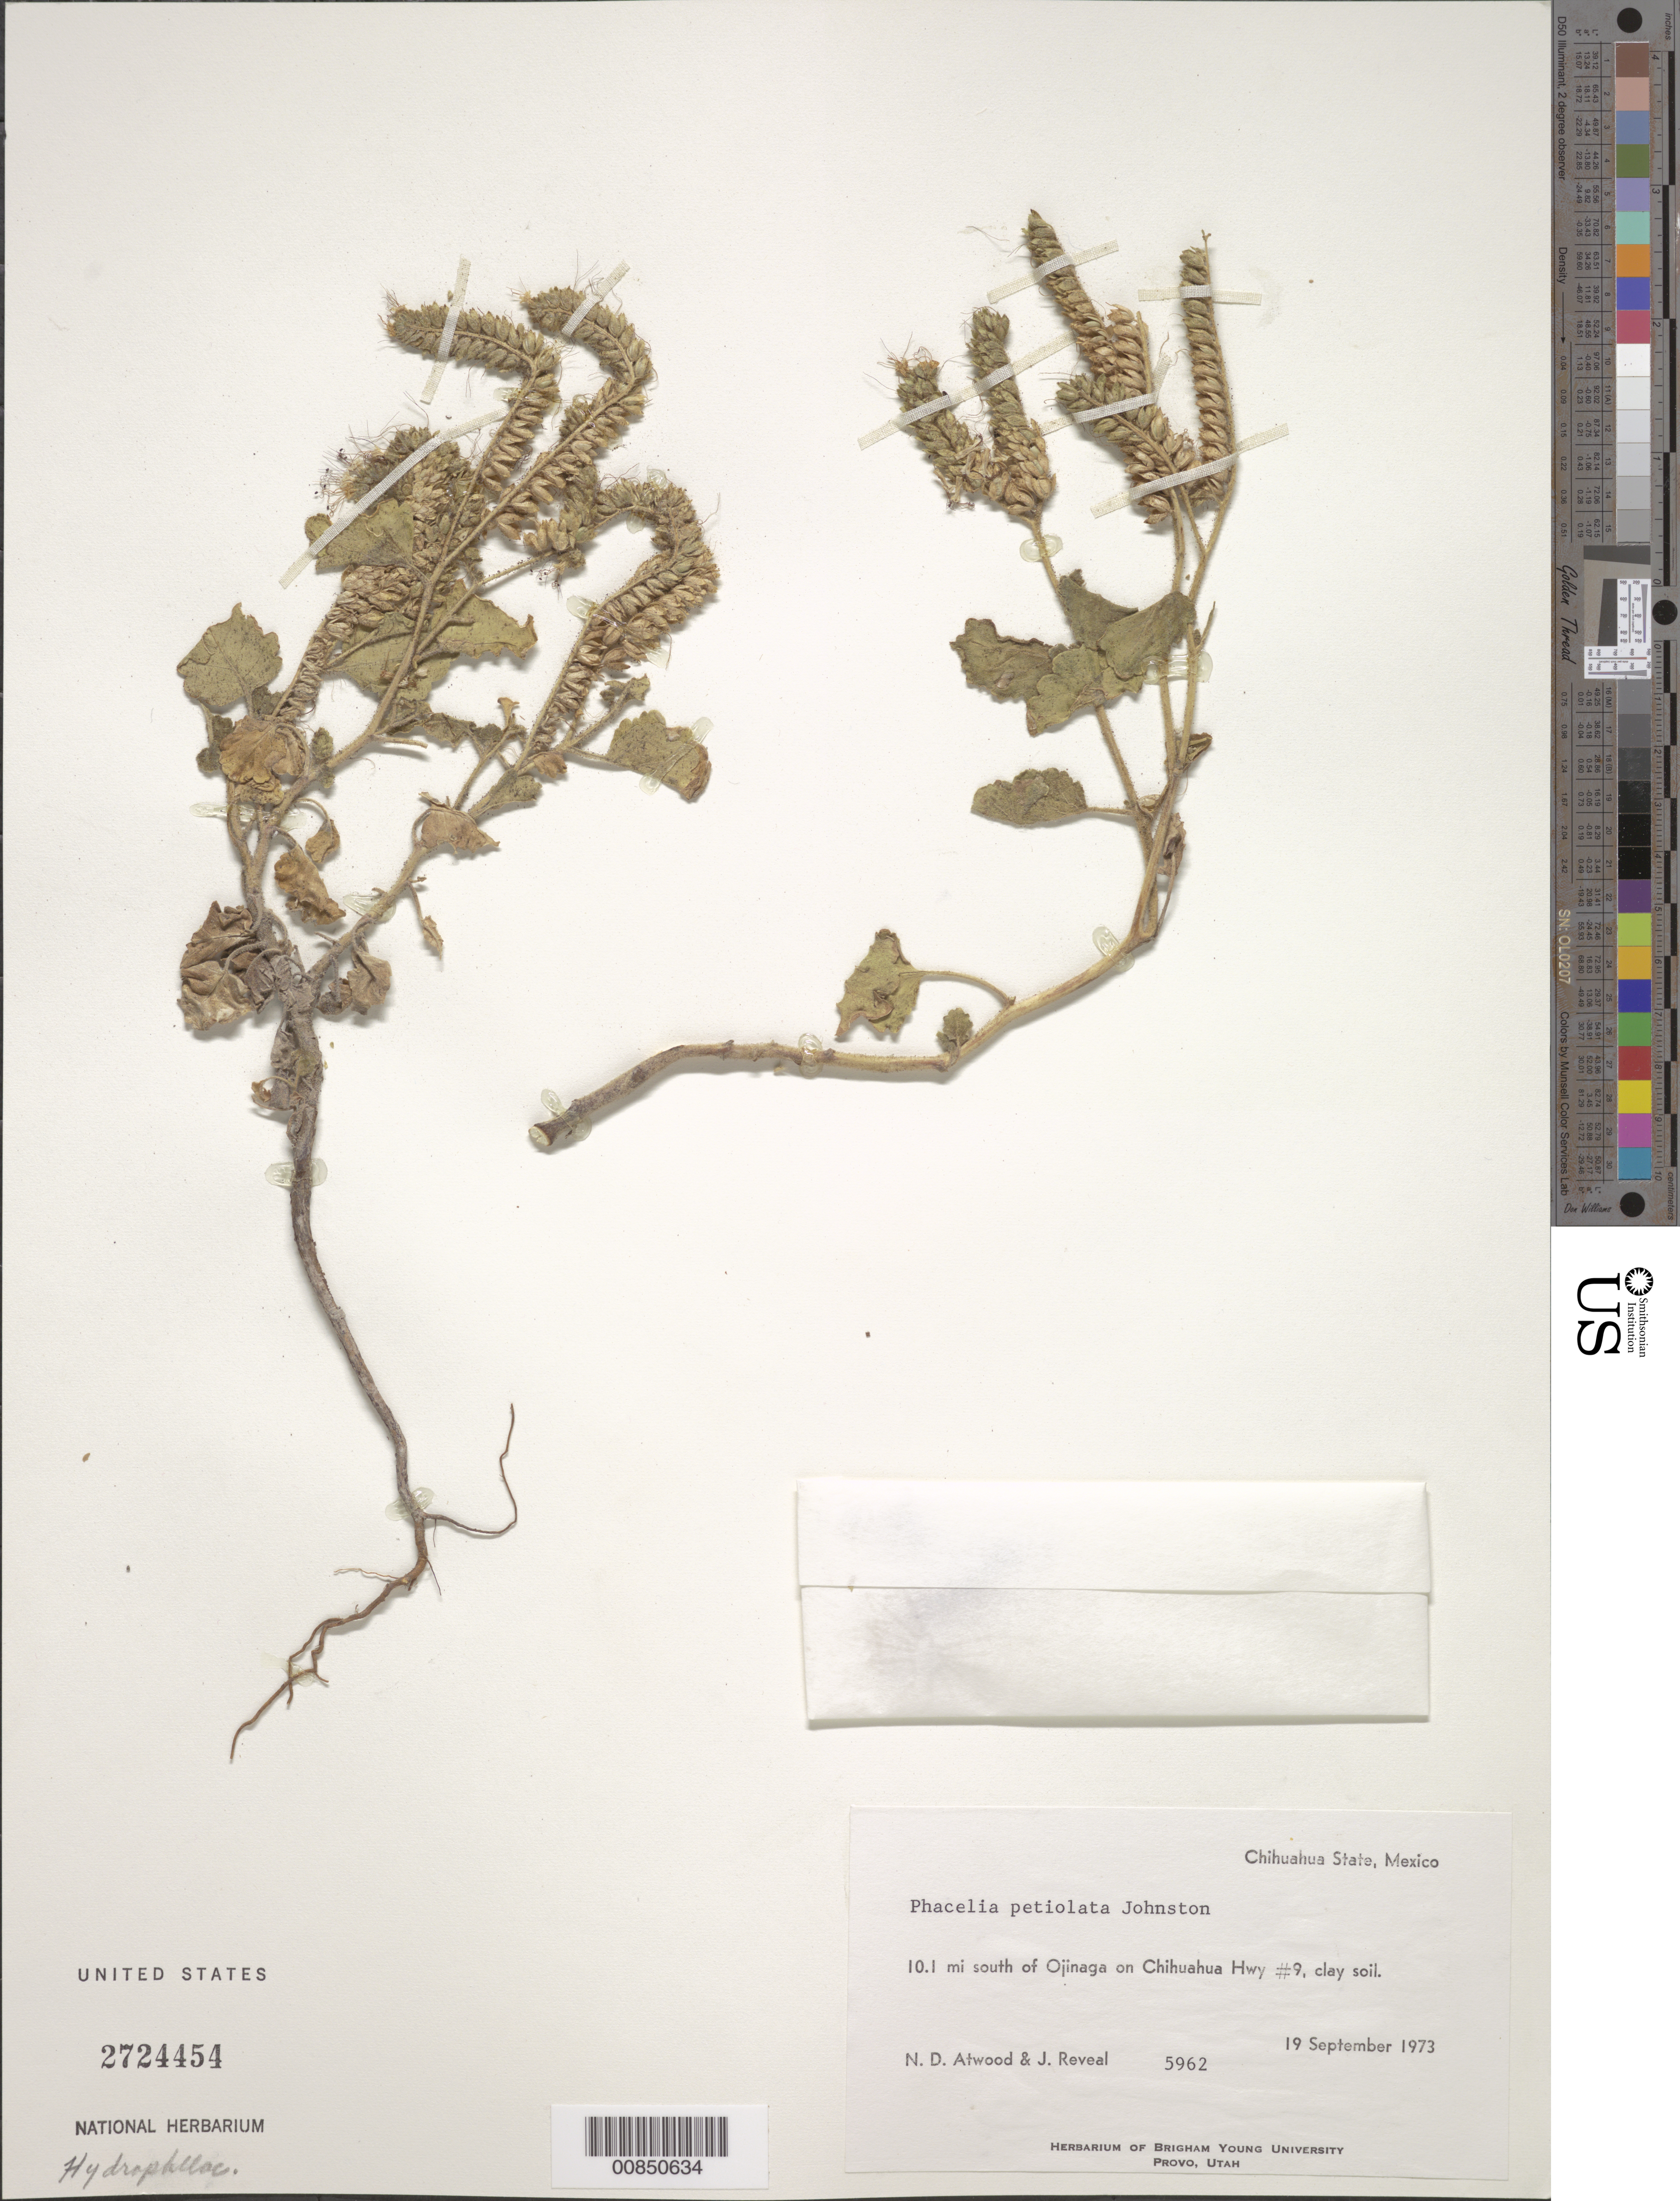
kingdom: Plantae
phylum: Tracheophyta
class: Magnoliopsida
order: Boraginales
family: Hydrophyllaceae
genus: Phacelia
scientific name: Phacelia petiolata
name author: I.M. Johnst.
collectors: N. D. Atwood & J. Reveal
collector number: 5962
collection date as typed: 19 Sep 1973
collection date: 1973-09-19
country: Mexico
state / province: Chihuahua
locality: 10.1 mi south of Ojinaga on Chihuahua Hwy #9.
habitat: Clay soil.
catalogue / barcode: US 2724454